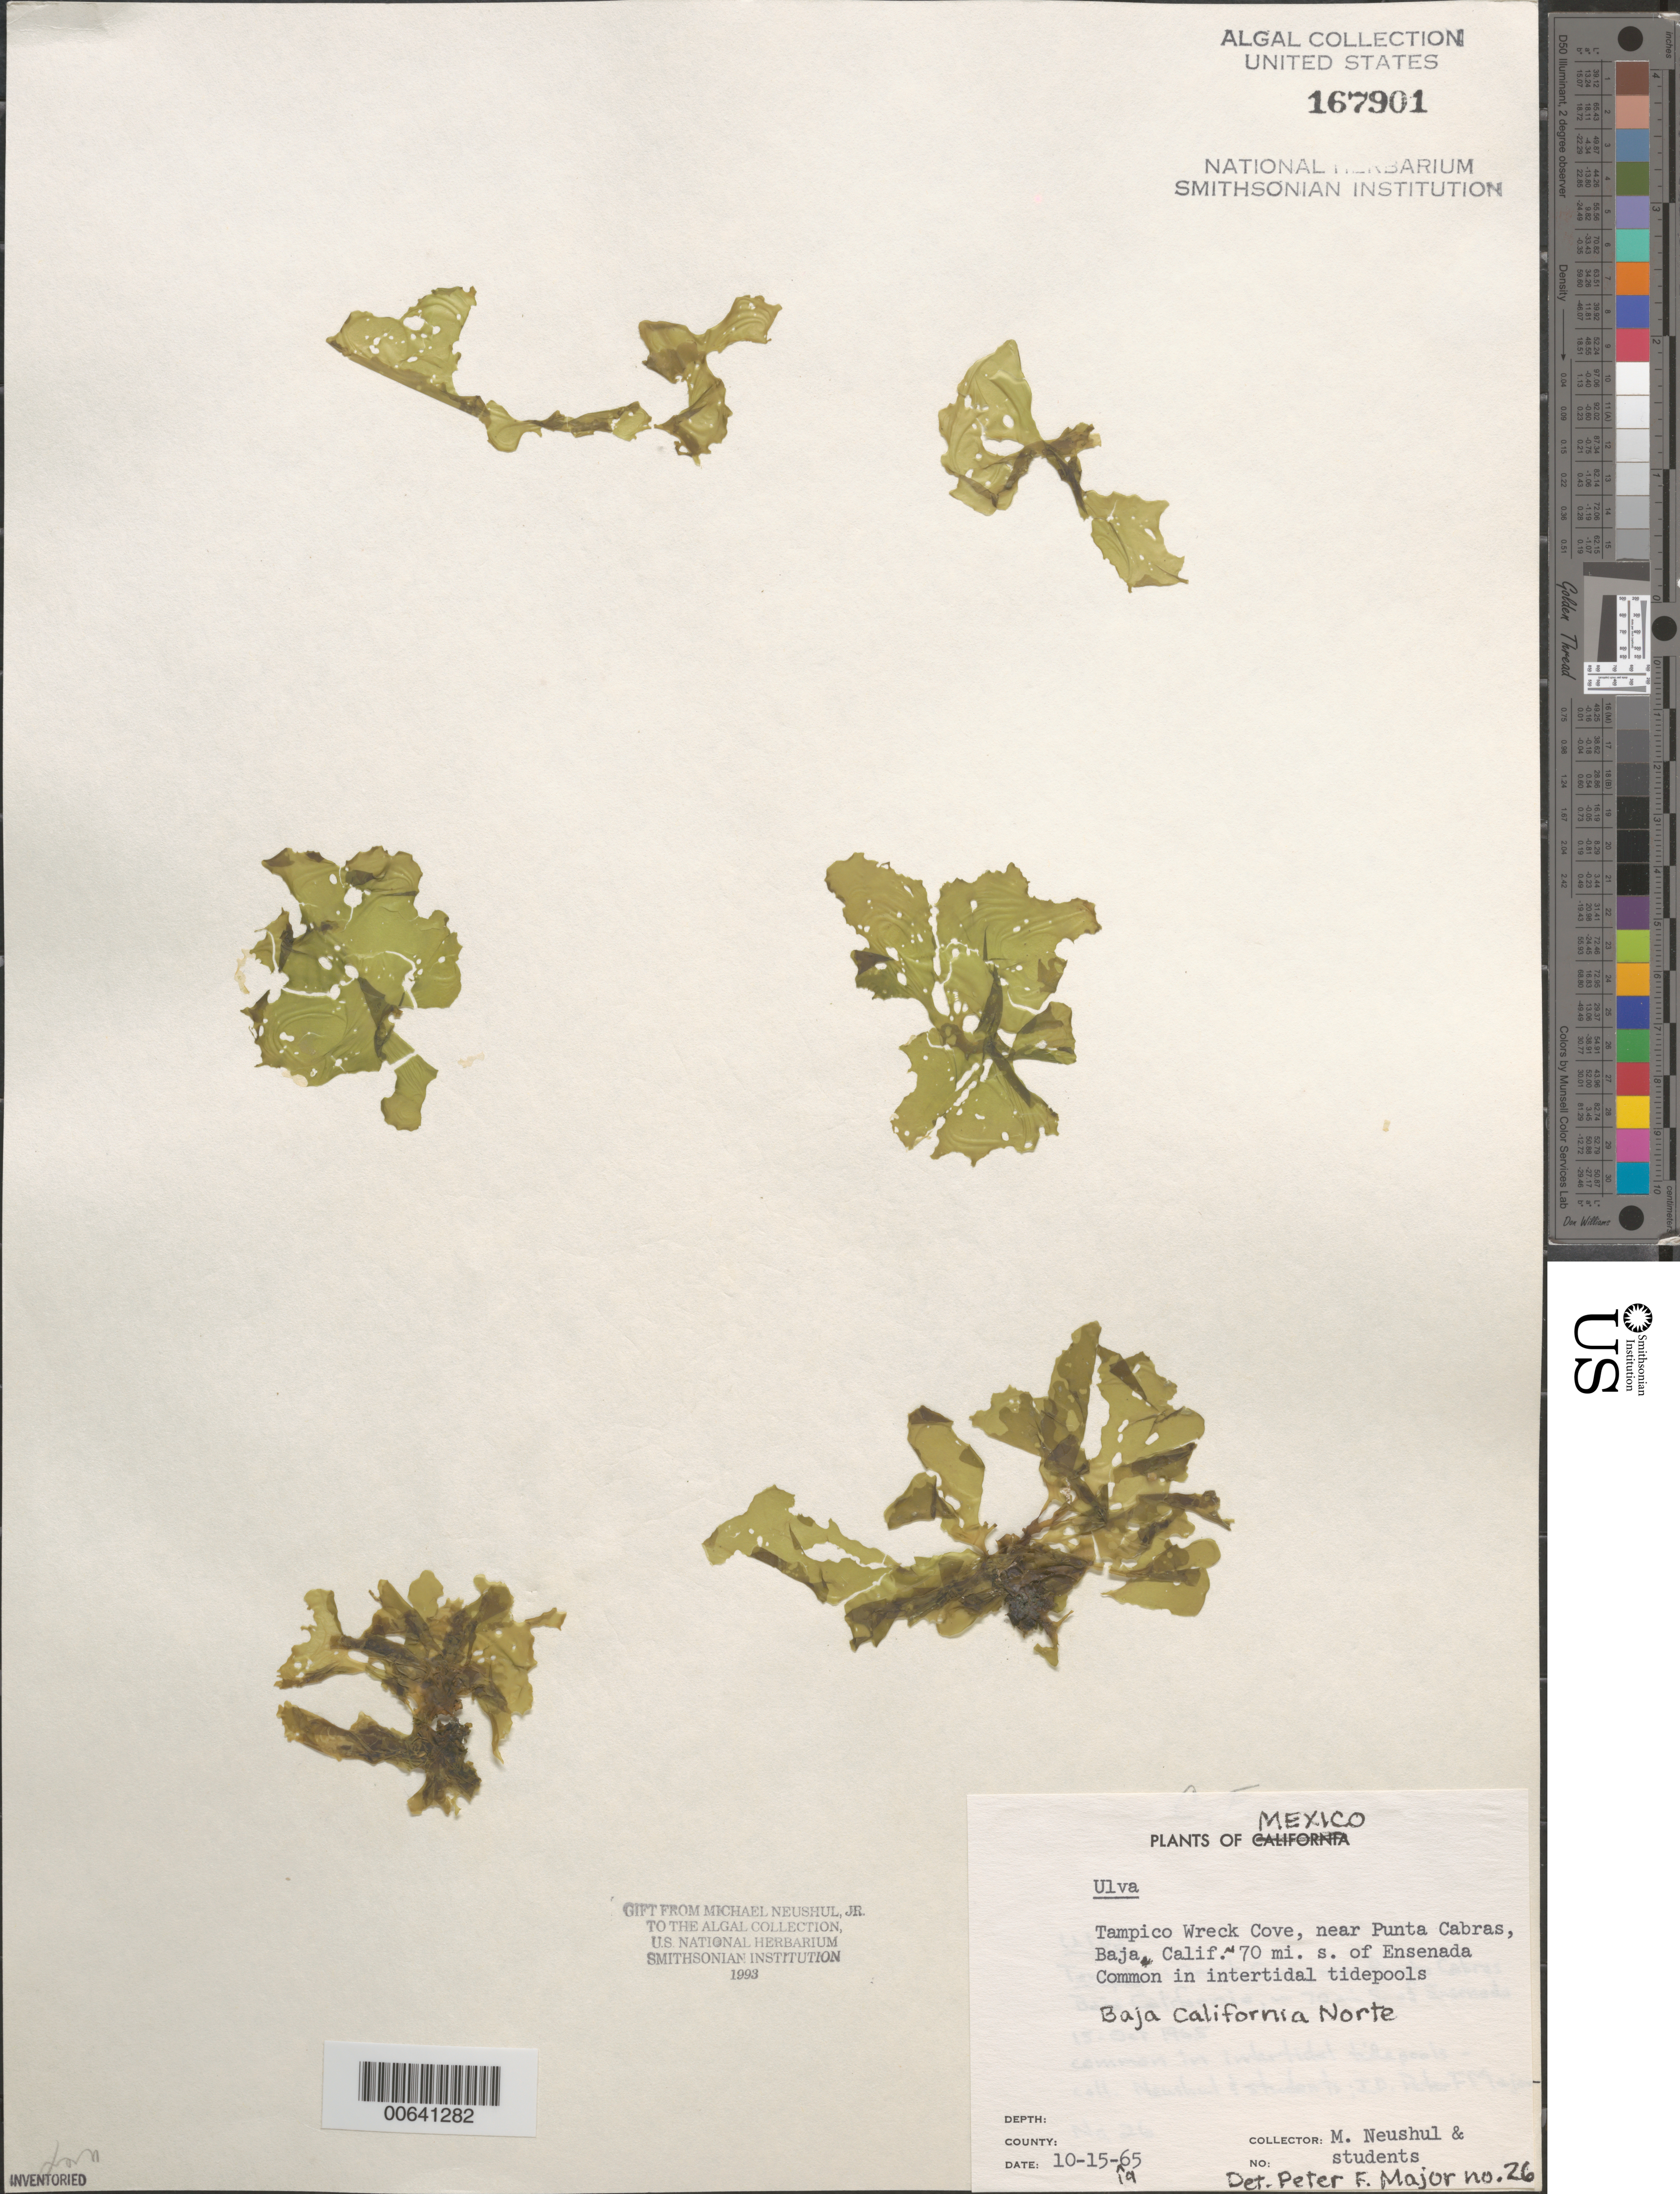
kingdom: Plantae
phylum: Chlorophyta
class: Ulvophyceae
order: Ulvales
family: Ulvaceae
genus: Ulva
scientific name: Ulva sp.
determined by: Major, P. F.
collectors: M. Neushul & Students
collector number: Major 26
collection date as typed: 15 Oct 1965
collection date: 1965-10-15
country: Mexico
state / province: Baja California Norte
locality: Tampico Wreck Cove, near Punta Cabras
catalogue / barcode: US 167901